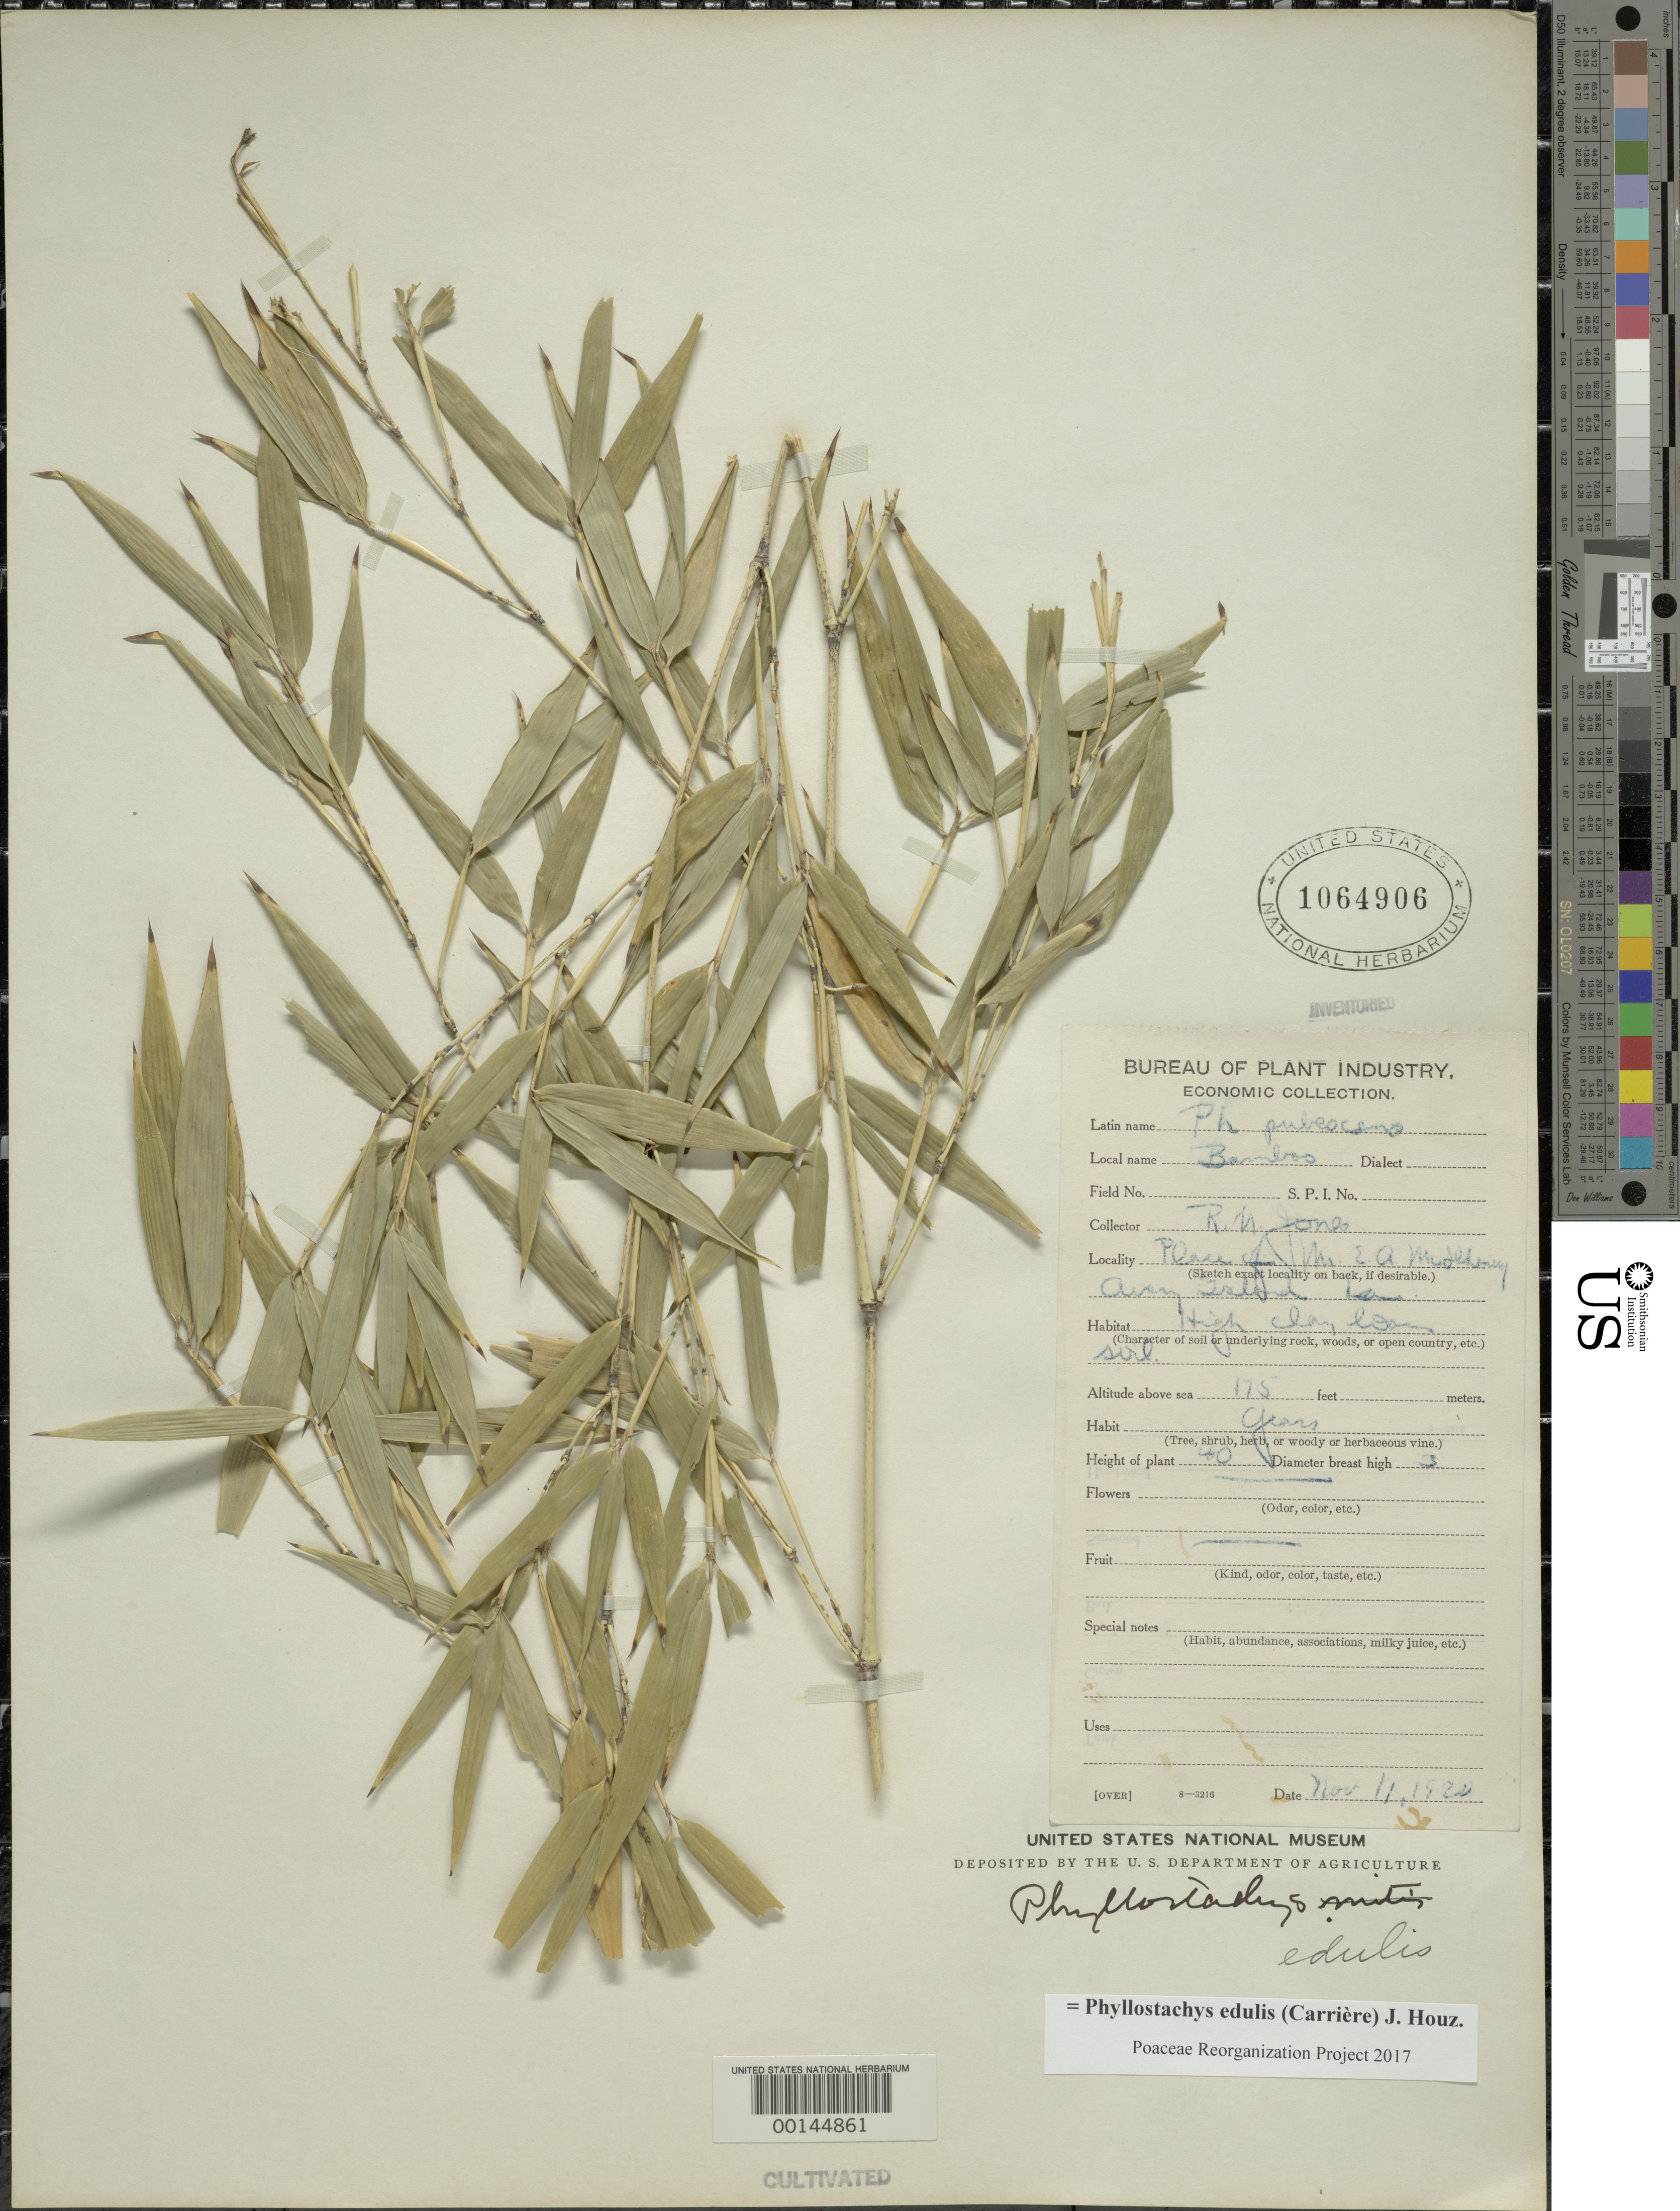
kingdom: Plantae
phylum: Tracheophyta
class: Liliopsida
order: Poales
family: Poaceae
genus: Phyllostachys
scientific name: Phyllostachys edulis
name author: (Carrière) J. Houz.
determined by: Poaceae Reorganization Project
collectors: R. M. Jones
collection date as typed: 11 Nov 1920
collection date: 1920-11-11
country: United States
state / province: Louisiana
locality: Avery island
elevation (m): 53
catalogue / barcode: US 1064906